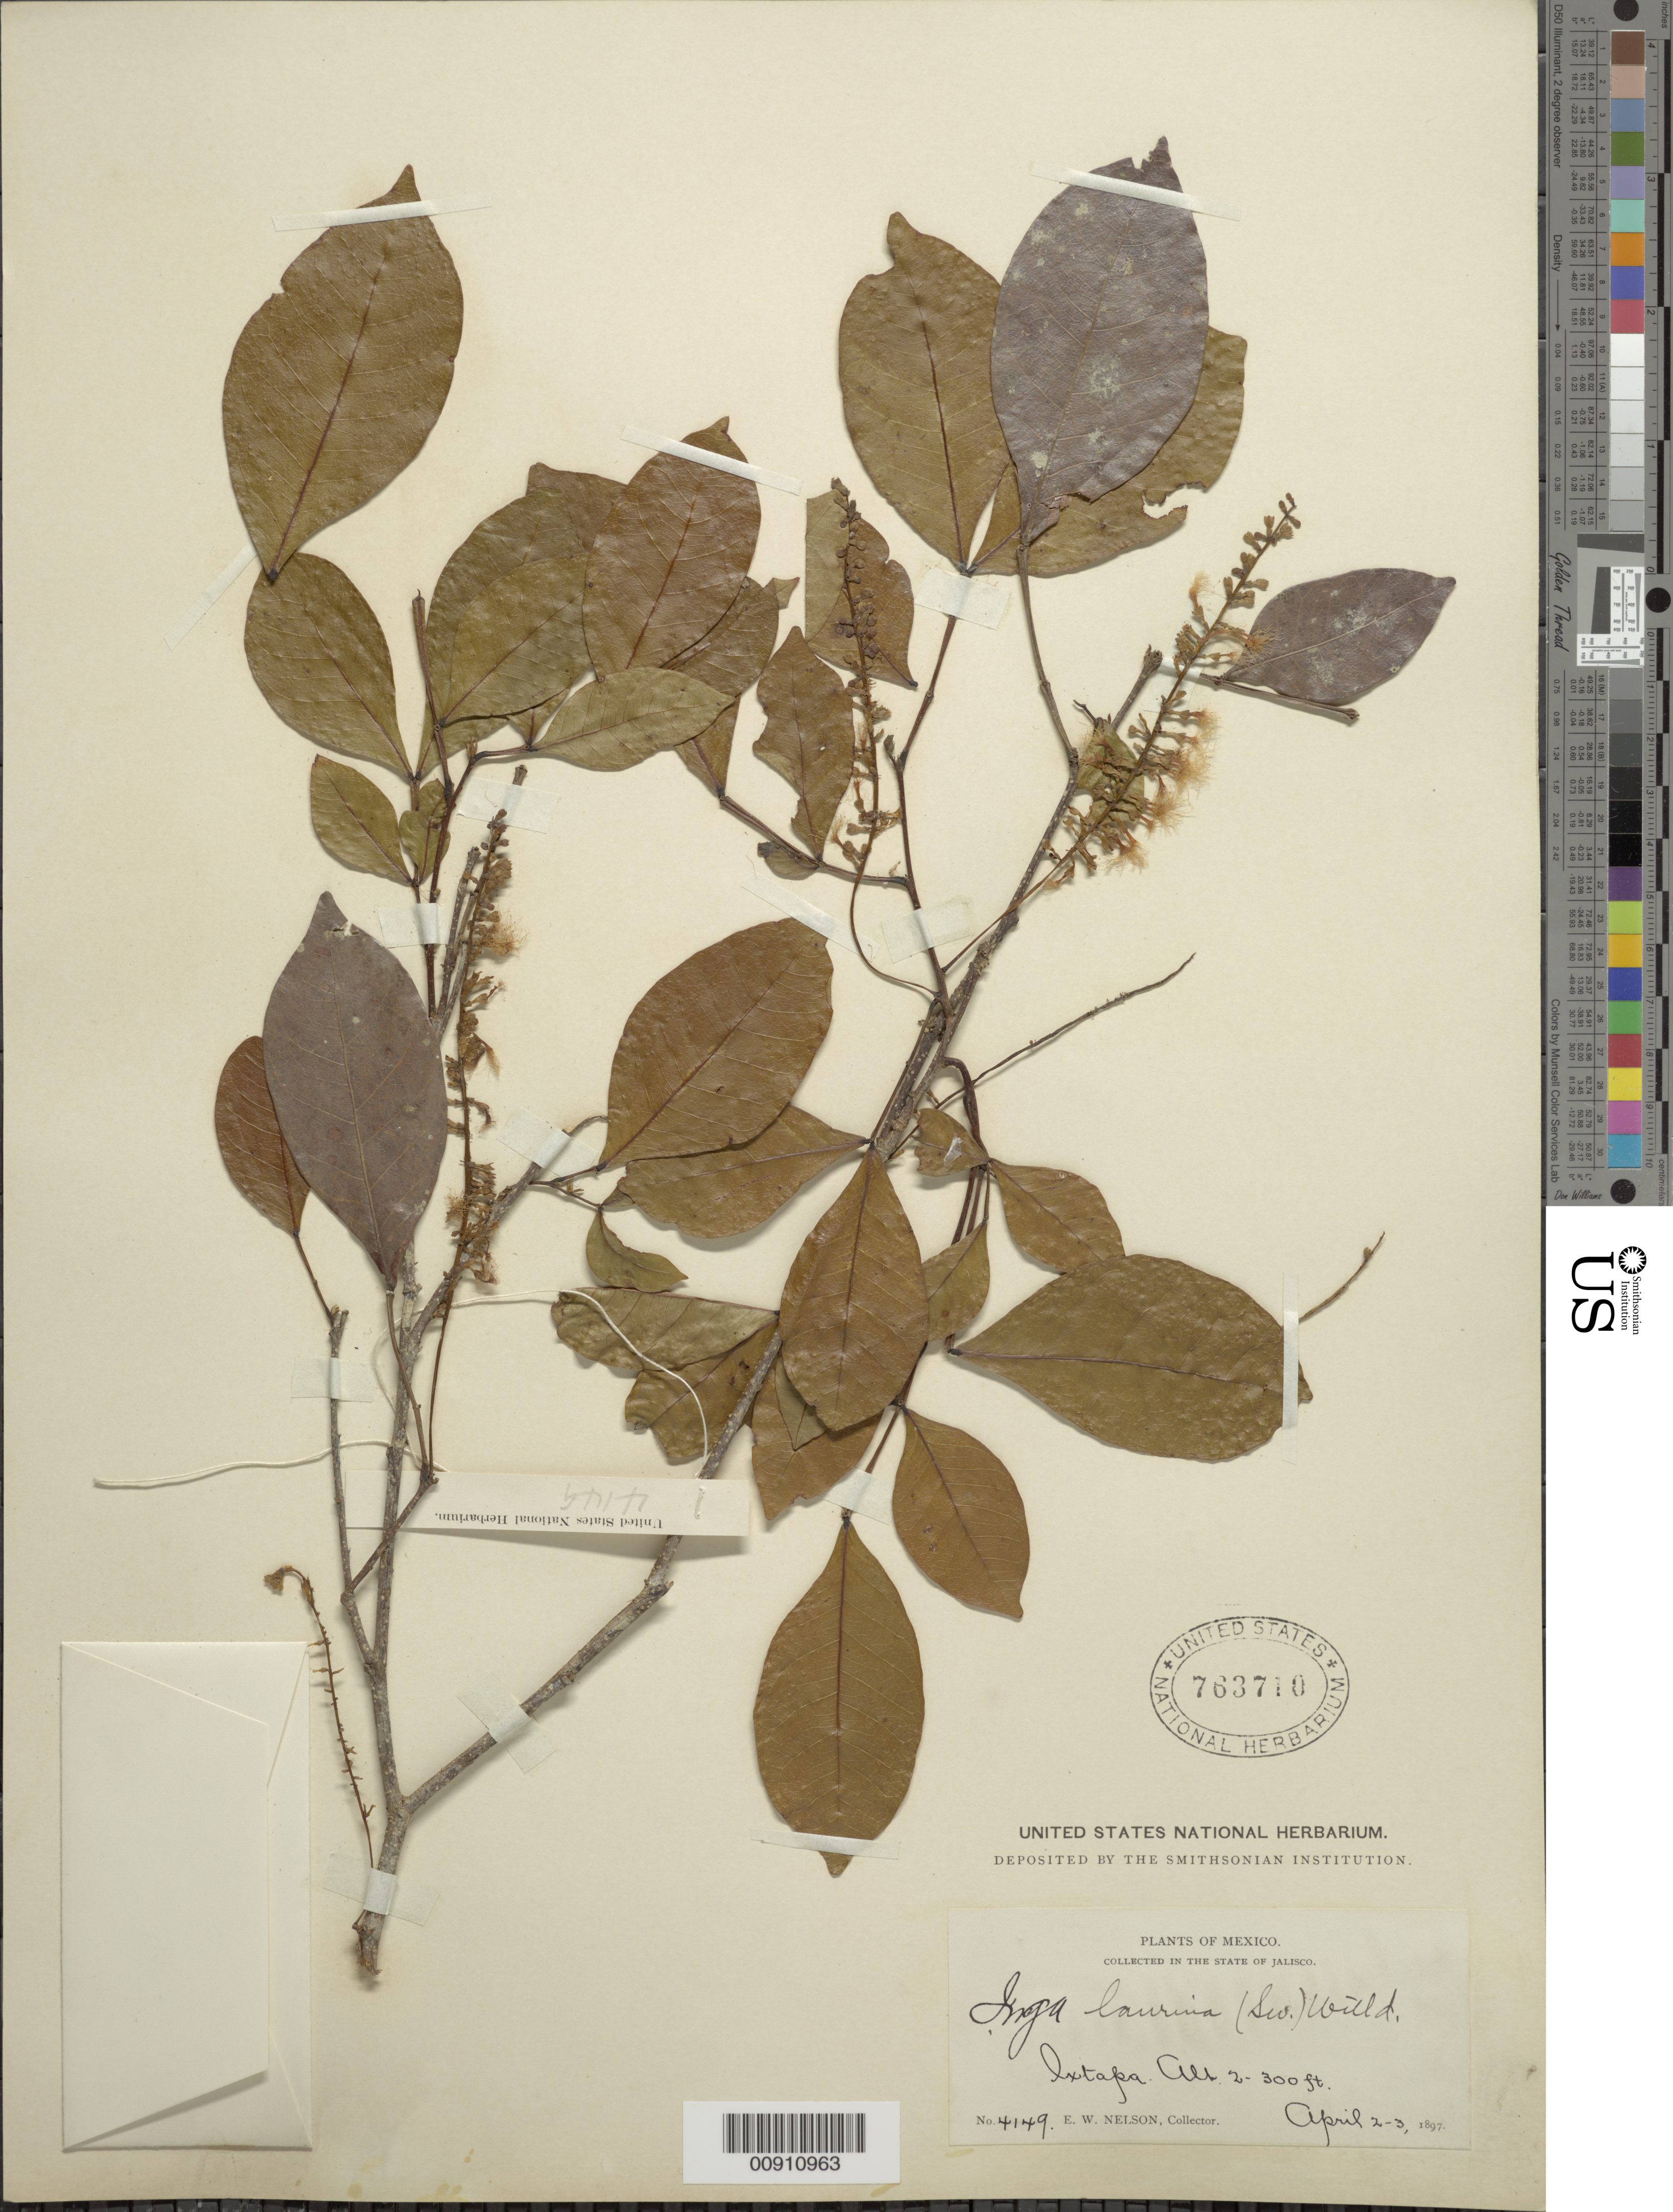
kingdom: Plantae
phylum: Tracheophyta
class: Magnoliopsida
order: Fabales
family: Fabaceae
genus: Inga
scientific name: Inga laurina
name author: (Sw.) Willd.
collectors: E. W. Nelson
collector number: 4149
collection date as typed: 02 Apr 1897 to 03 Apr 1897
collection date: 1897-04-02/1897-04-03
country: Mexico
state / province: Jalisco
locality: Ixtapa, State of Jalisco.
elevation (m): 61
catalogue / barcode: US 763710